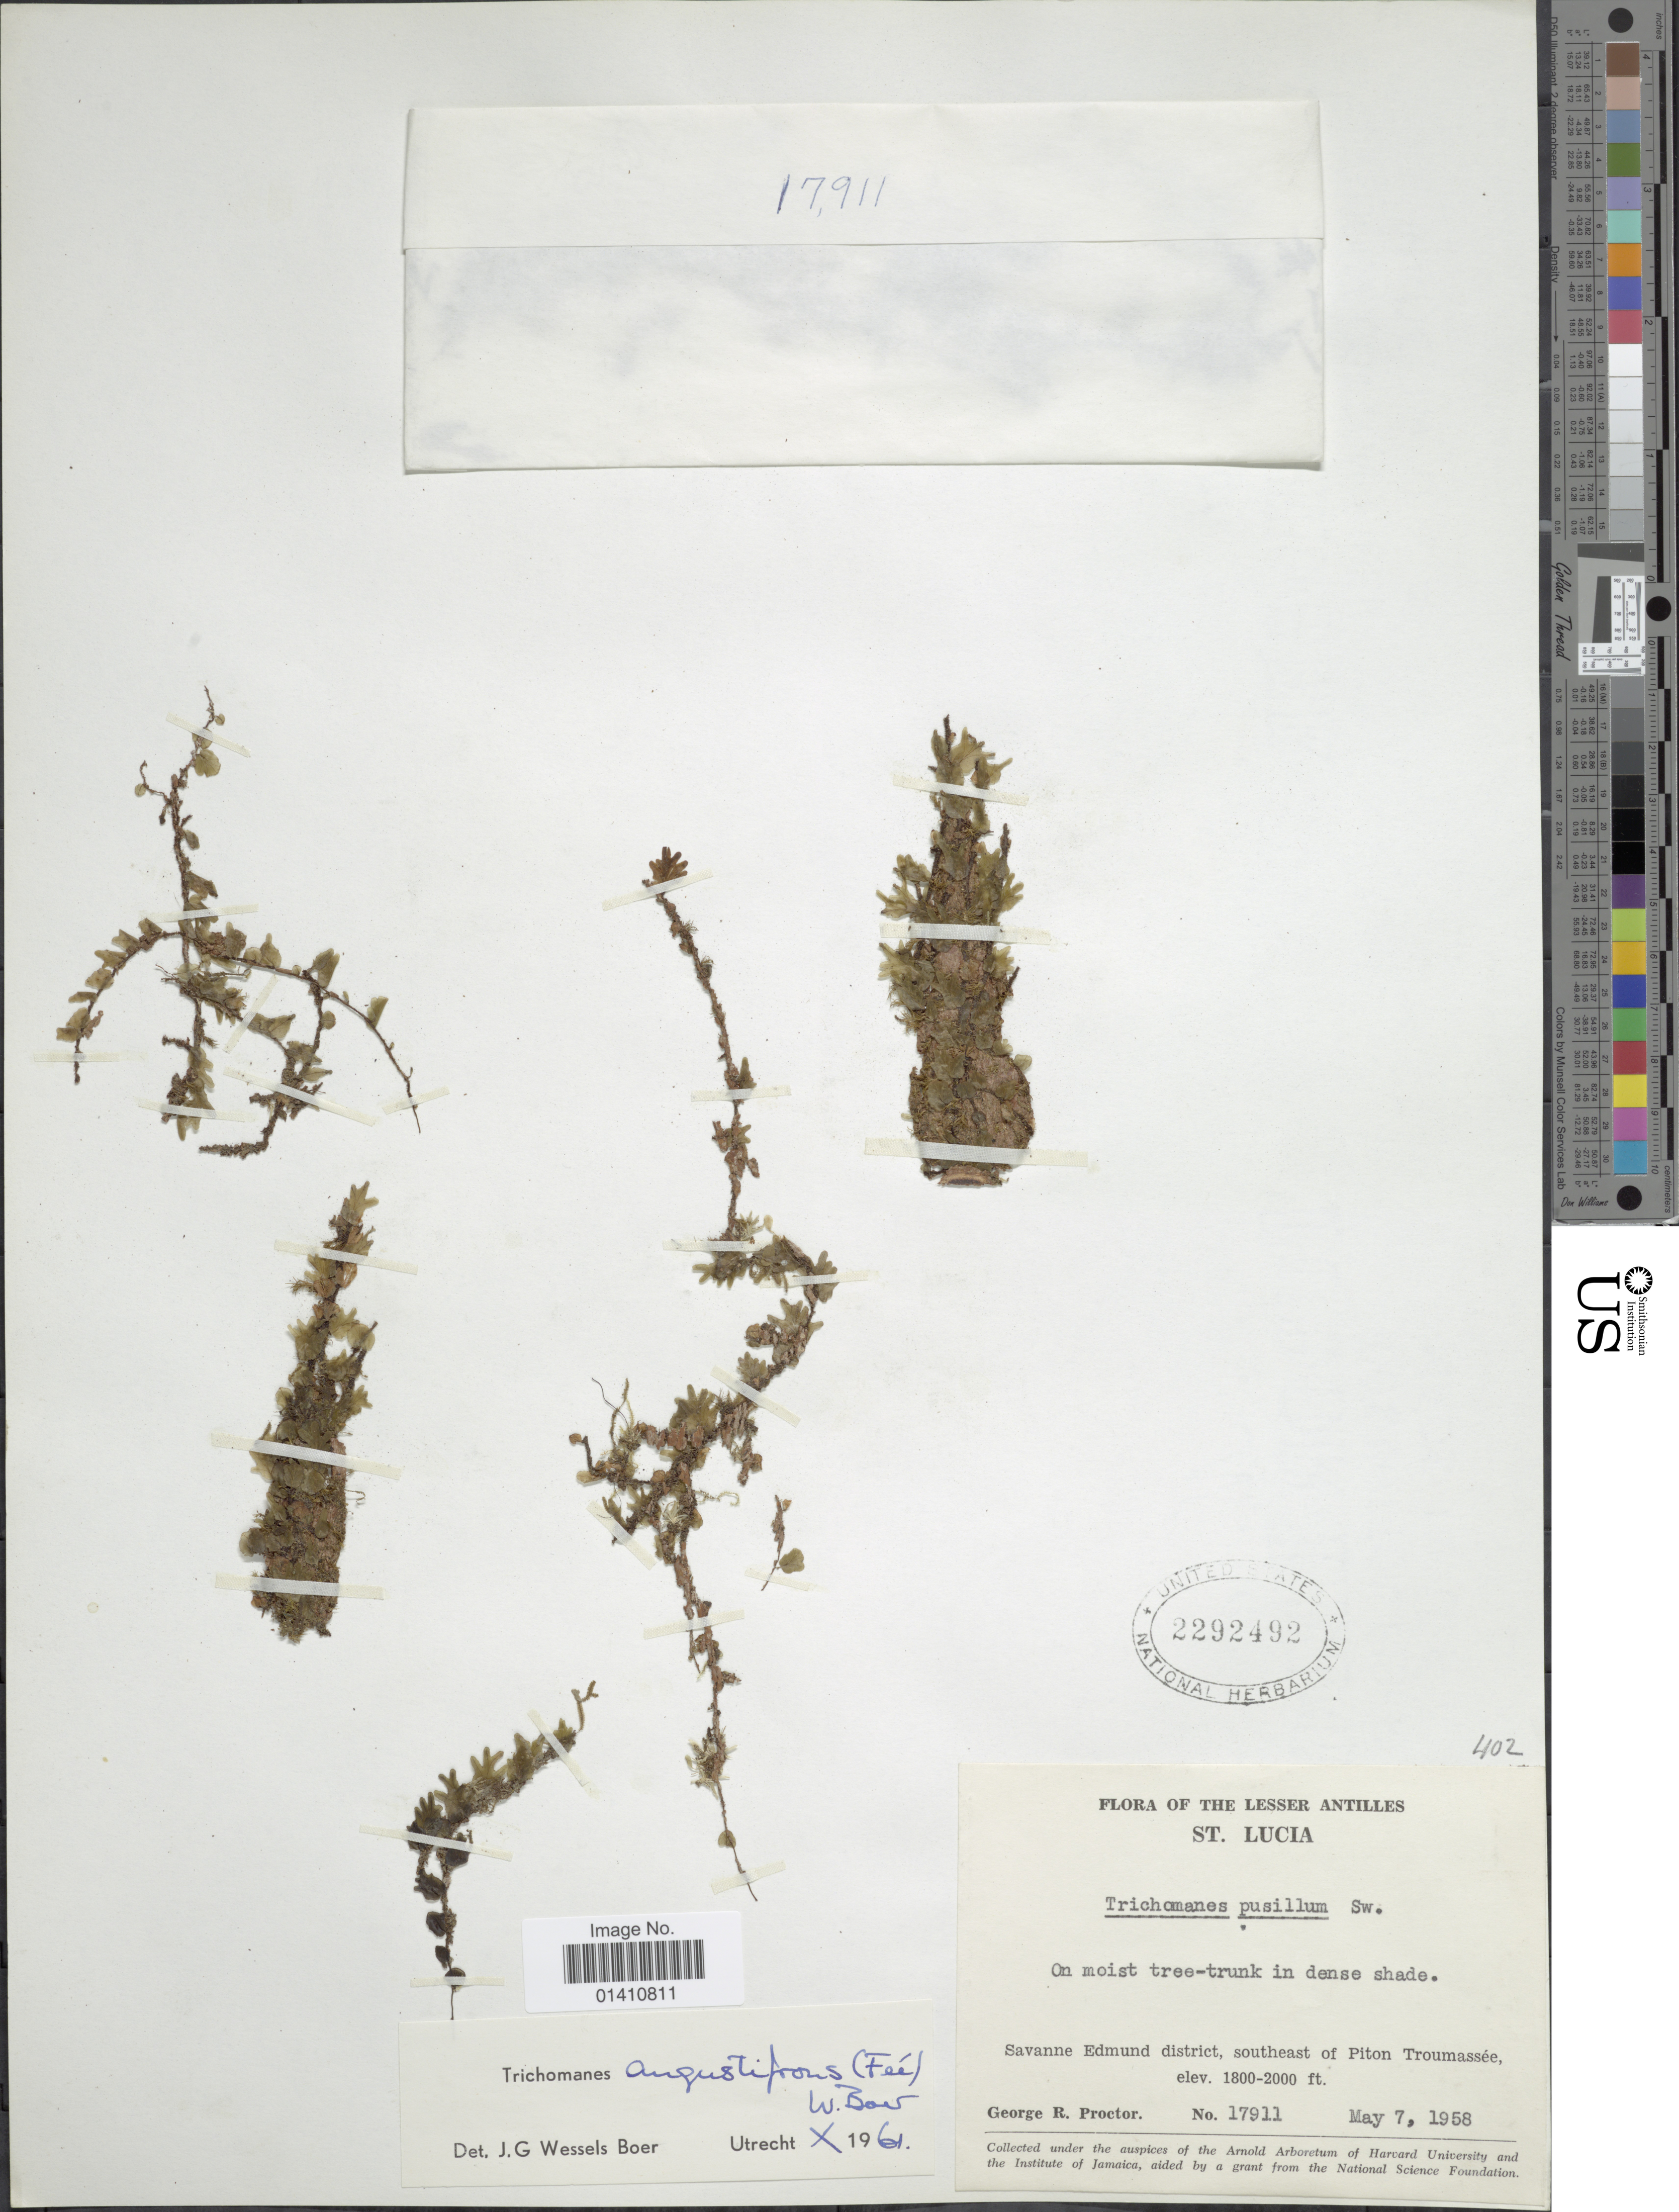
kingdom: Plantae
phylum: Tracheophyta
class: Polypodiopsida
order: Hymenophyllales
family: Hymenophyllaceae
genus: Didymoglossum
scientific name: Didymoglossum angustifrons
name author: Fée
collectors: G. R. Proctor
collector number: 17911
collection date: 1958-05-07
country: St. Lucia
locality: Savanne Edmund district, southeast of Piton Troummassee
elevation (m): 549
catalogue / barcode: US 2292492